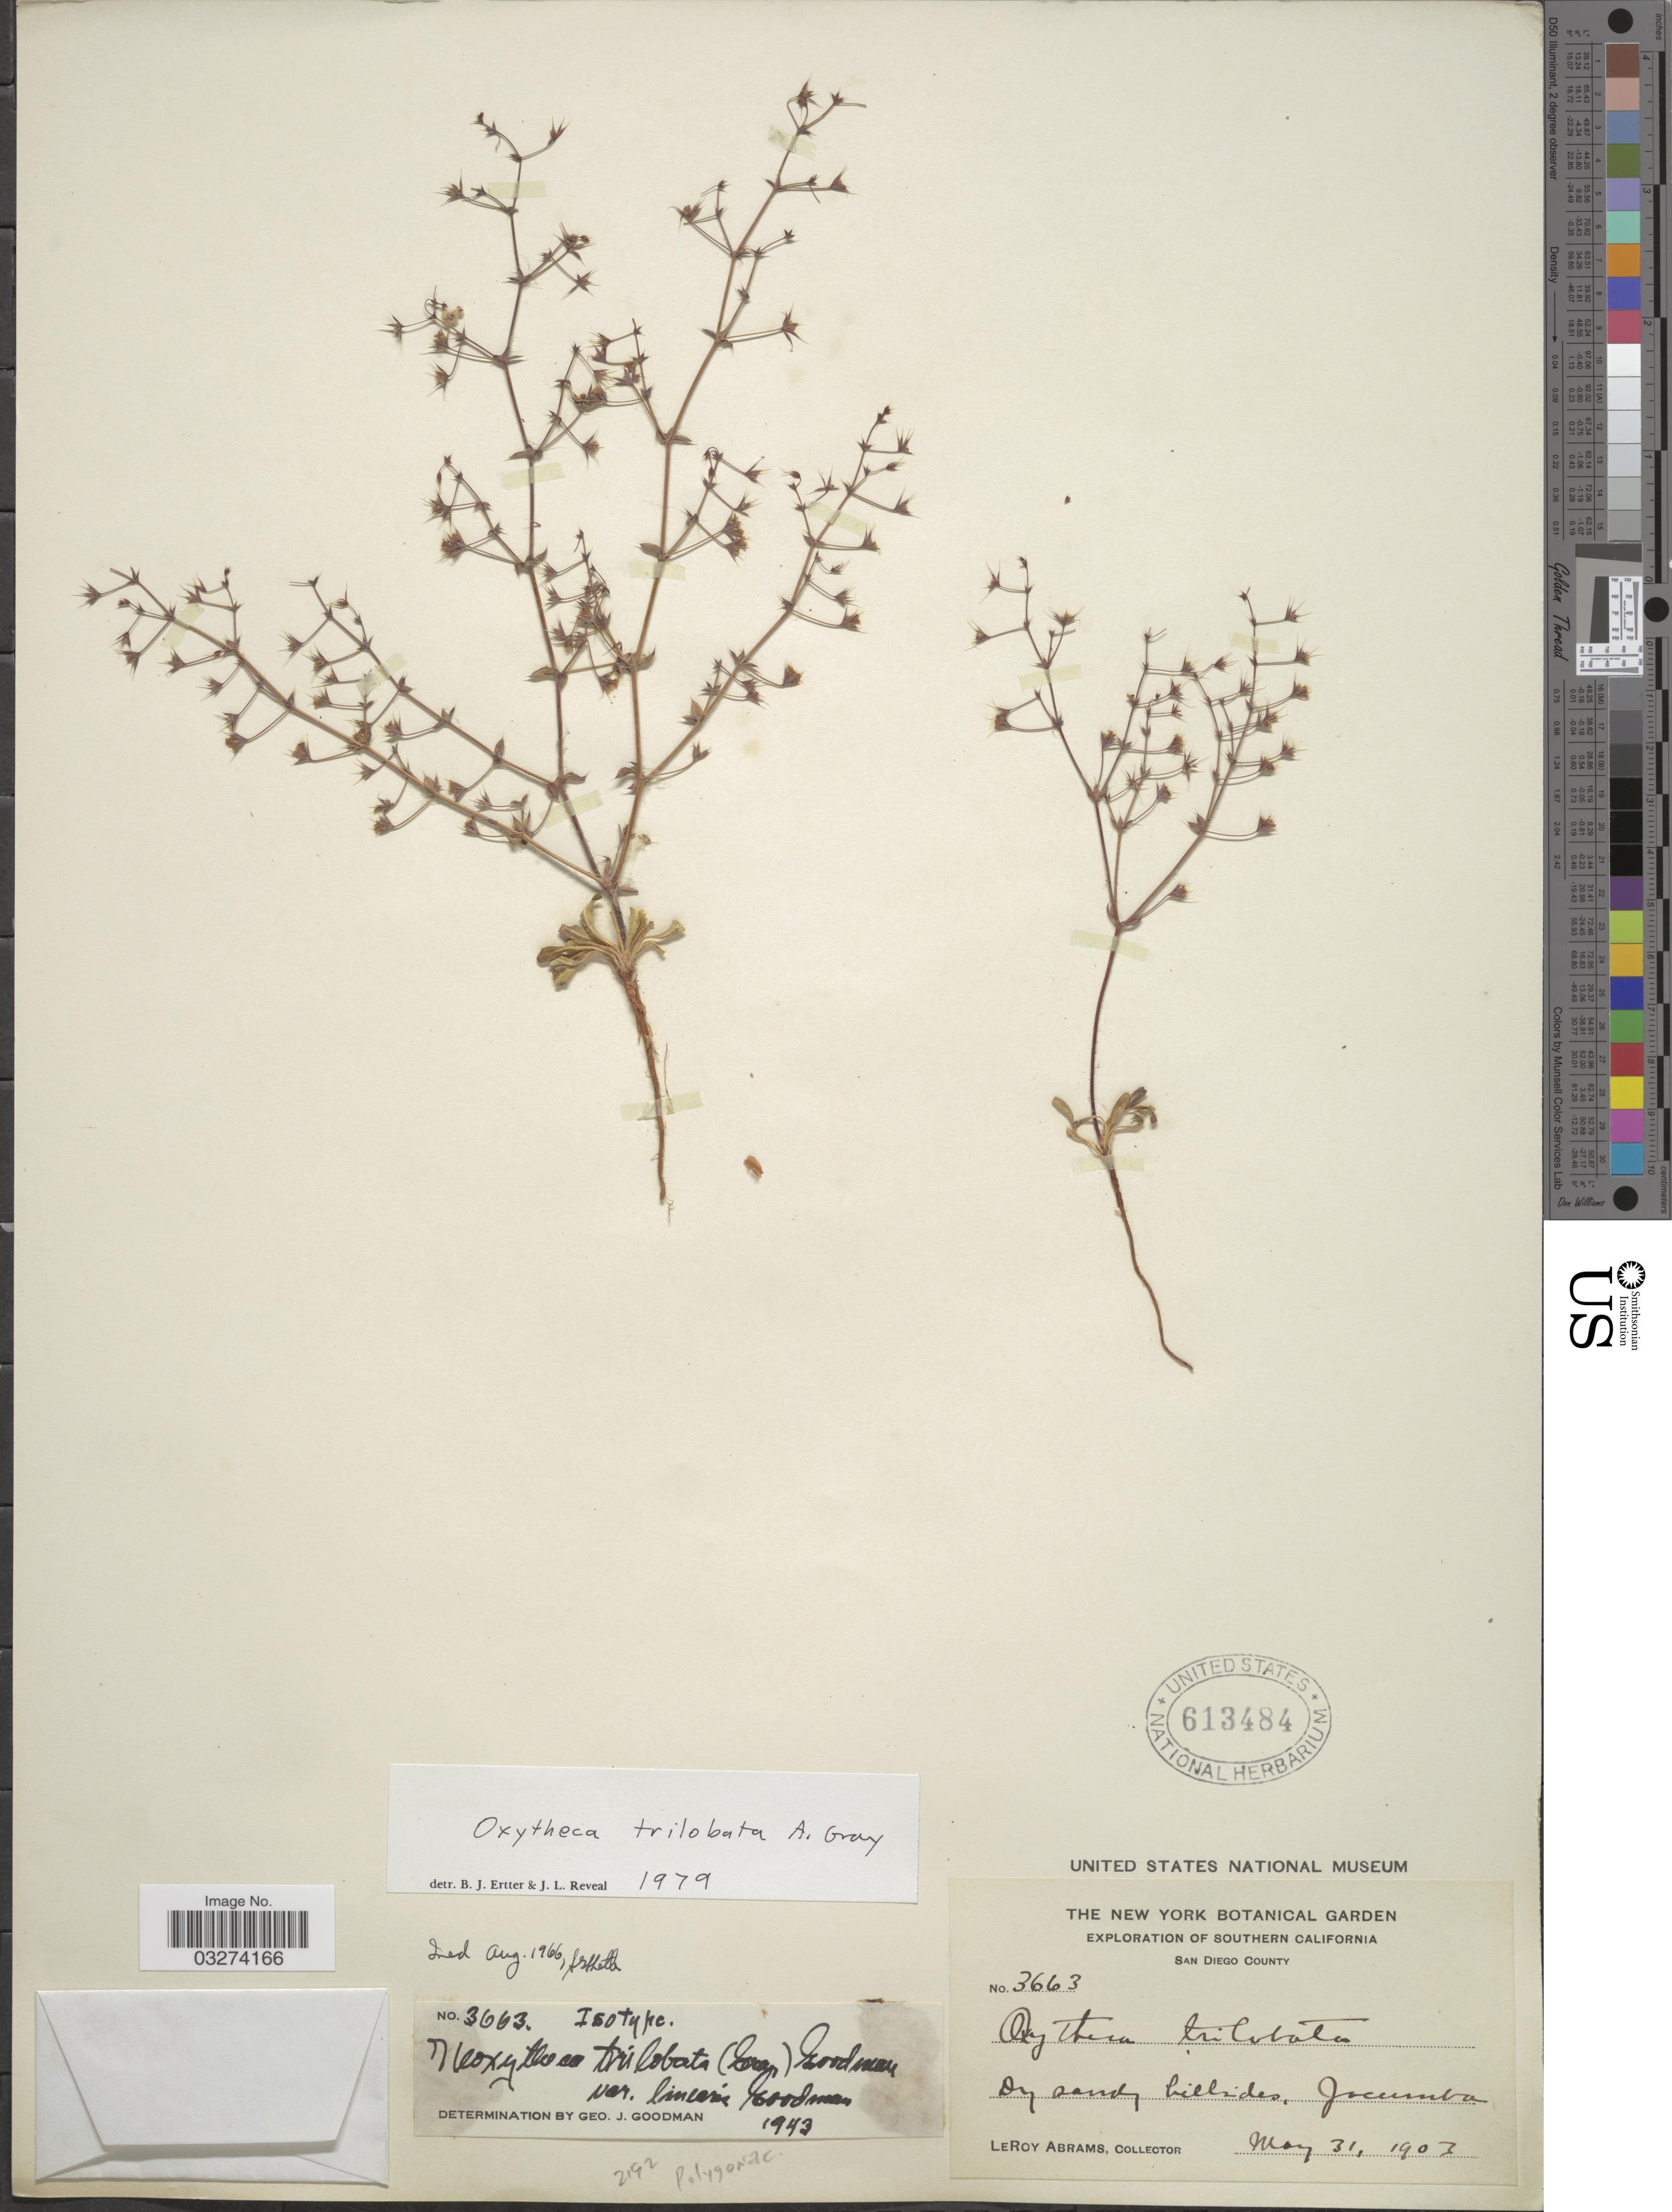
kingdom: Plantae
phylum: Tracheophyta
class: Magnoliopsida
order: Caryophyllales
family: Polygonaceae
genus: Sidotheca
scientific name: Sidotheca trilobata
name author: (A. Gray) Reveal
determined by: Strong, Mark T., (BOT), Smithsonian Institution - National Museum of Natural History (UNITED STATES)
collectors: L. Abrams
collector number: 3663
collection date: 1903-05-31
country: United States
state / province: California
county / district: San Diego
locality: Southern California. San Diego County. On sandy hillsides. Jacumba.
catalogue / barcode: US 613484